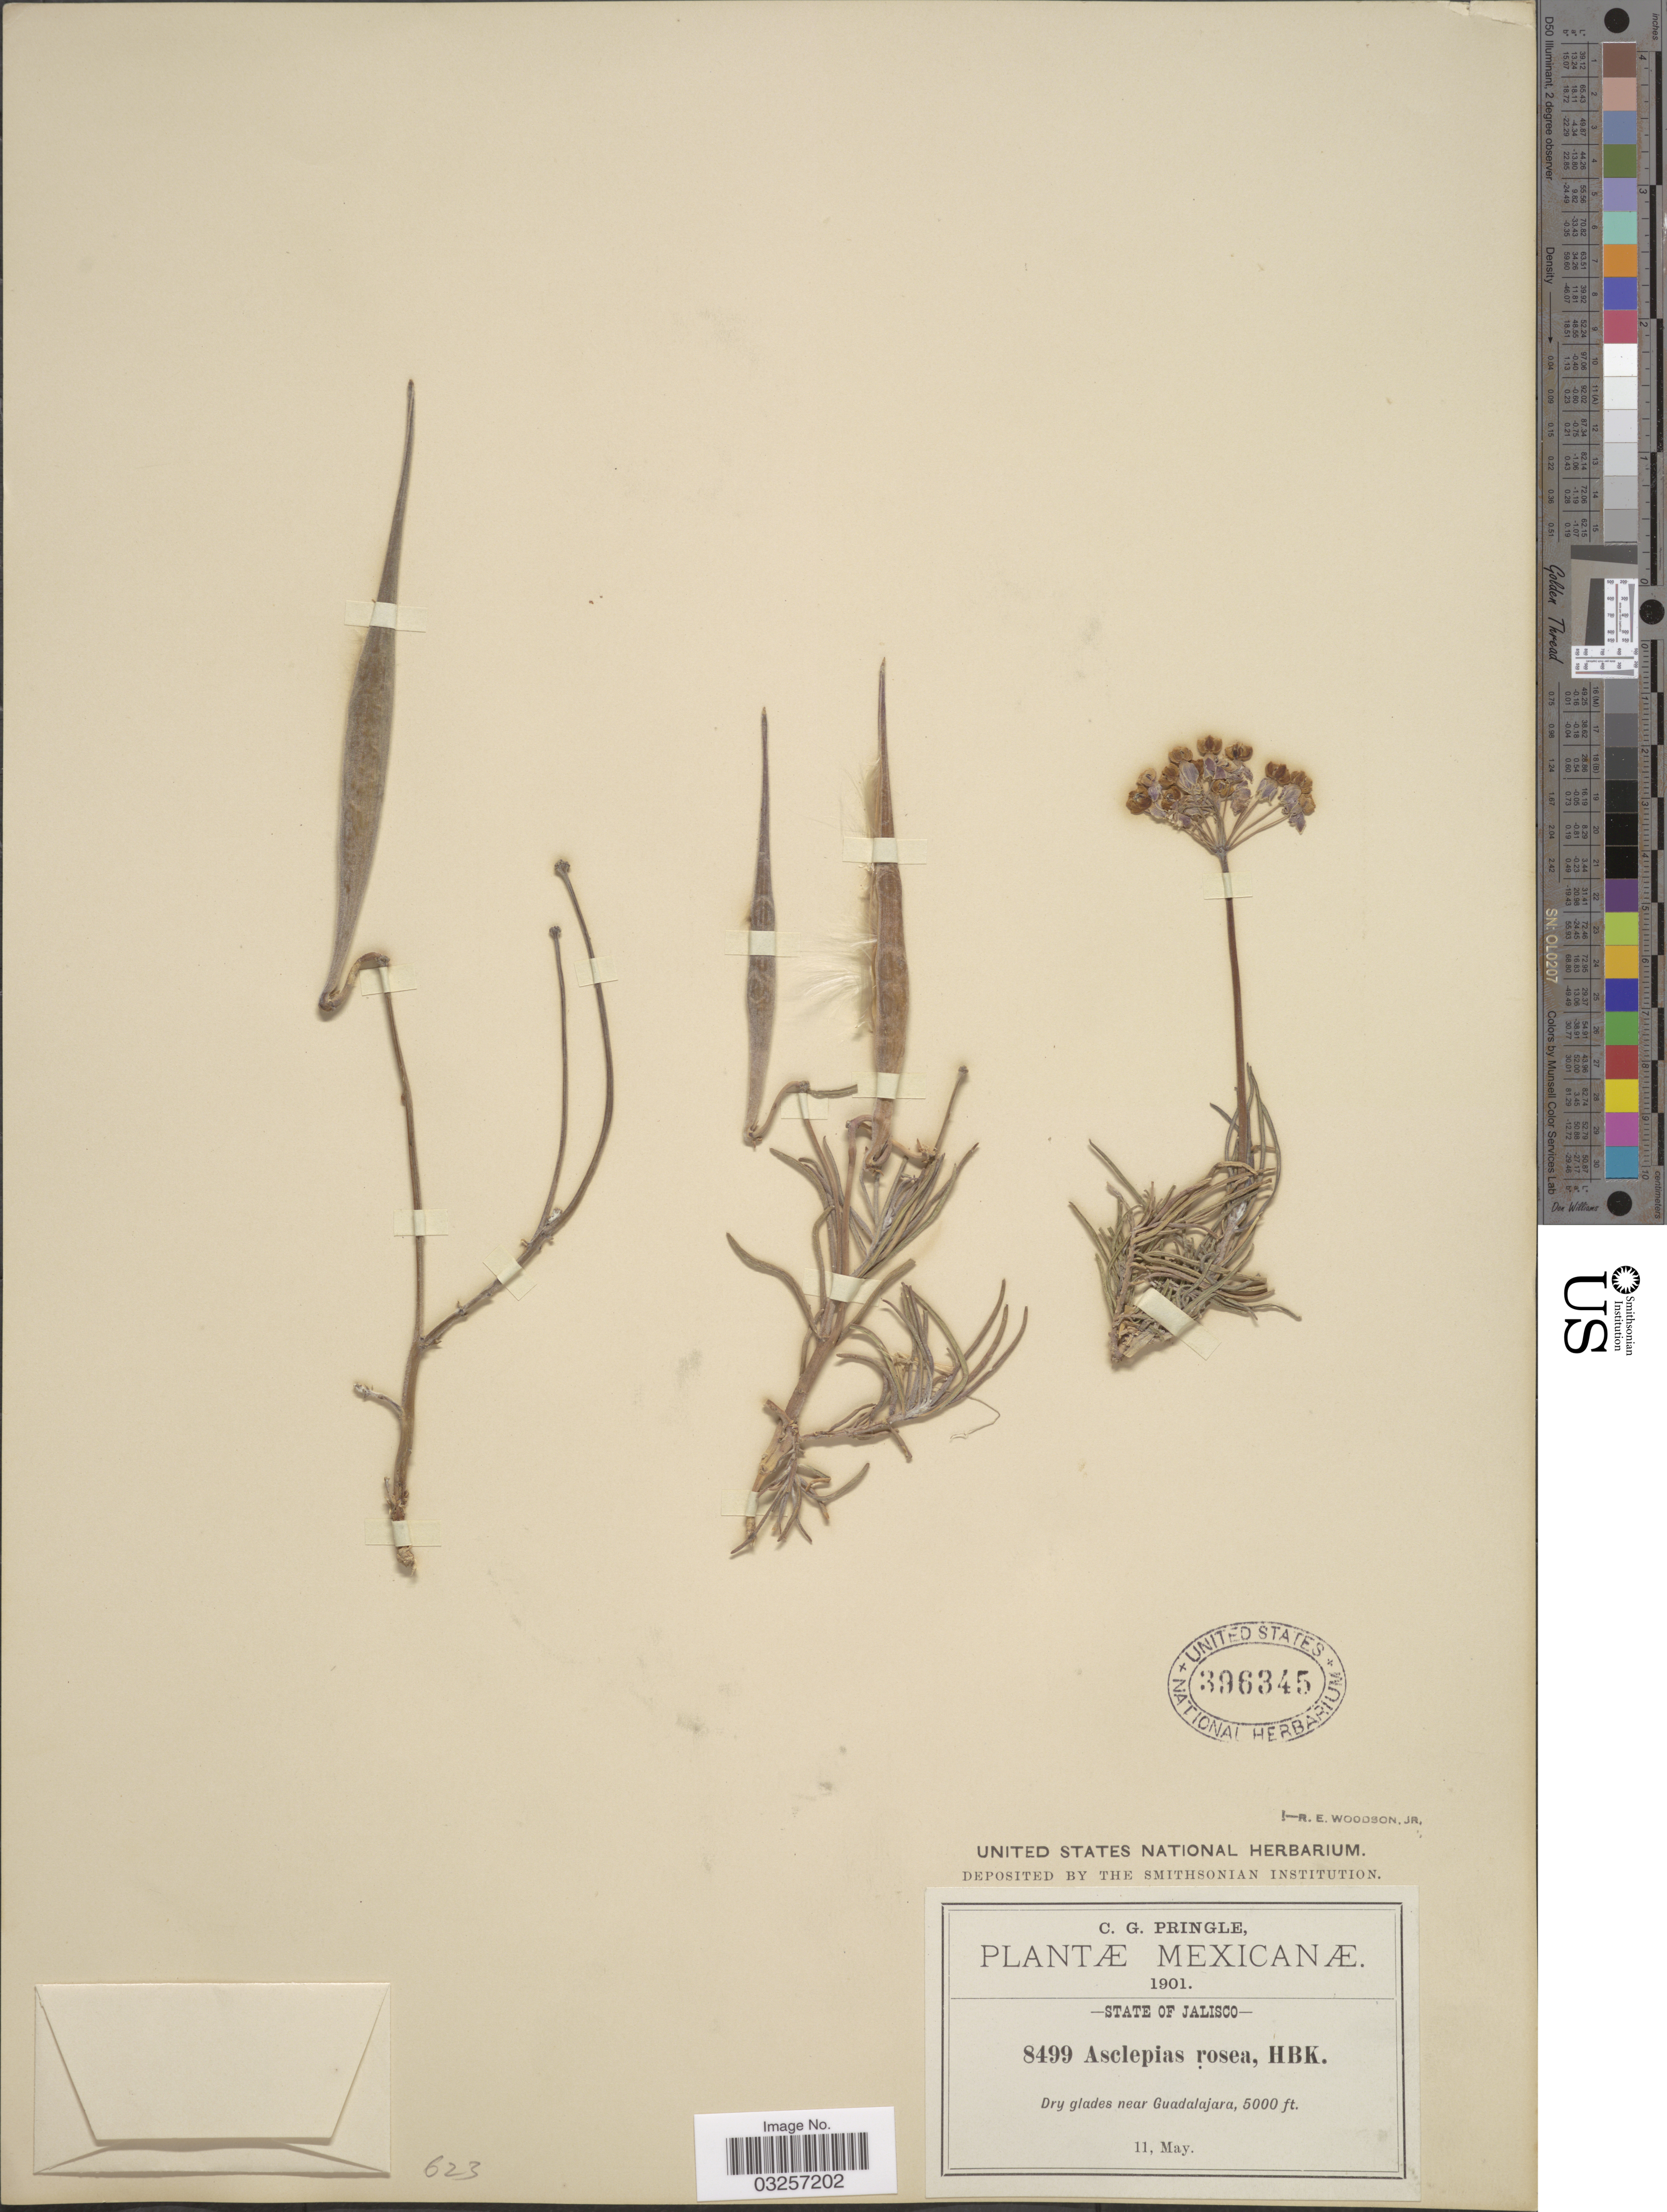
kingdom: Plantae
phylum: Tracheophyta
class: Magnoliopsida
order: Gentianales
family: Apocynaceae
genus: Asclepias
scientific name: Asclepias rosea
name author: Kunth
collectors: C. G. Pringle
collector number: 8499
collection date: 1901-05-11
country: Mexico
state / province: Jalisco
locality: Dry glades near Guadalajara.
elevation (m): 1524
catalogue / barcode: US 396345